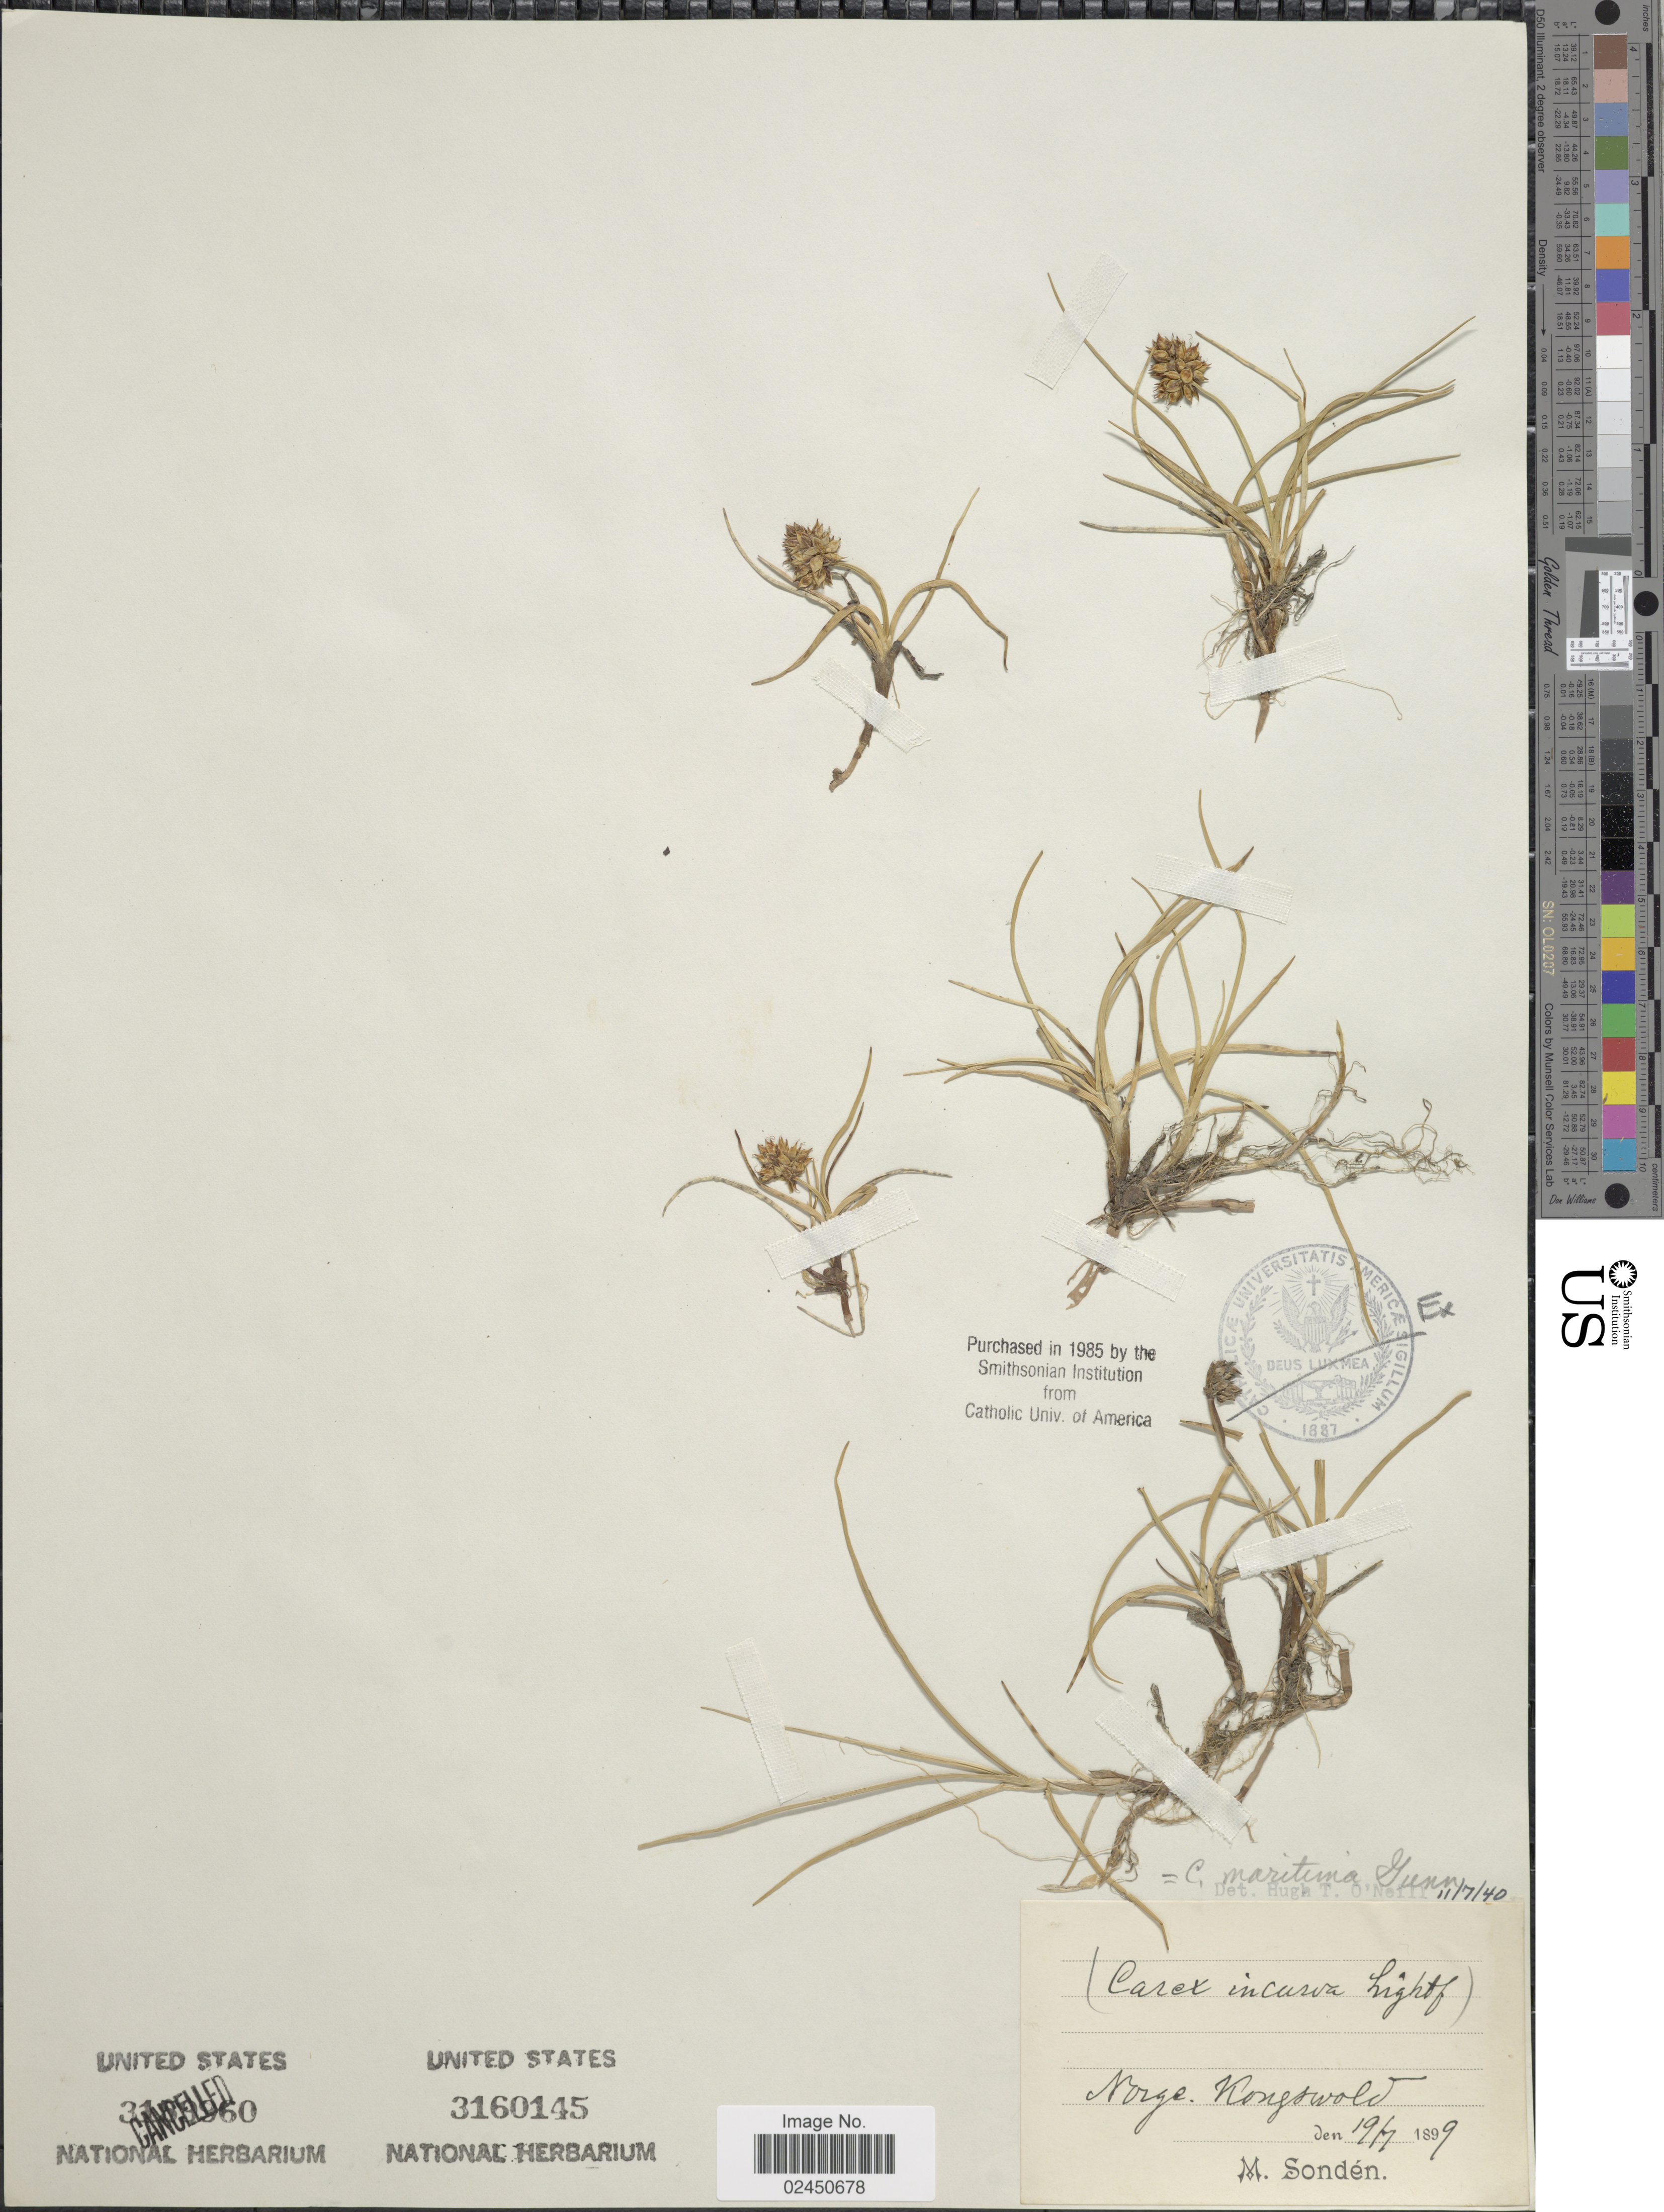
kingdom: Plantae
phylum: Tracheophyta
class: Liliopsida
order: Poales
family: Cyperaceae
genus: Carex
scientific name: Carex maritima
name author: Gunnerus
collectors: M. Sondén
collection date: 1899-07-19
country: Norway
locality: Norge. Kongswold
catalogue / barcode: US 3160145